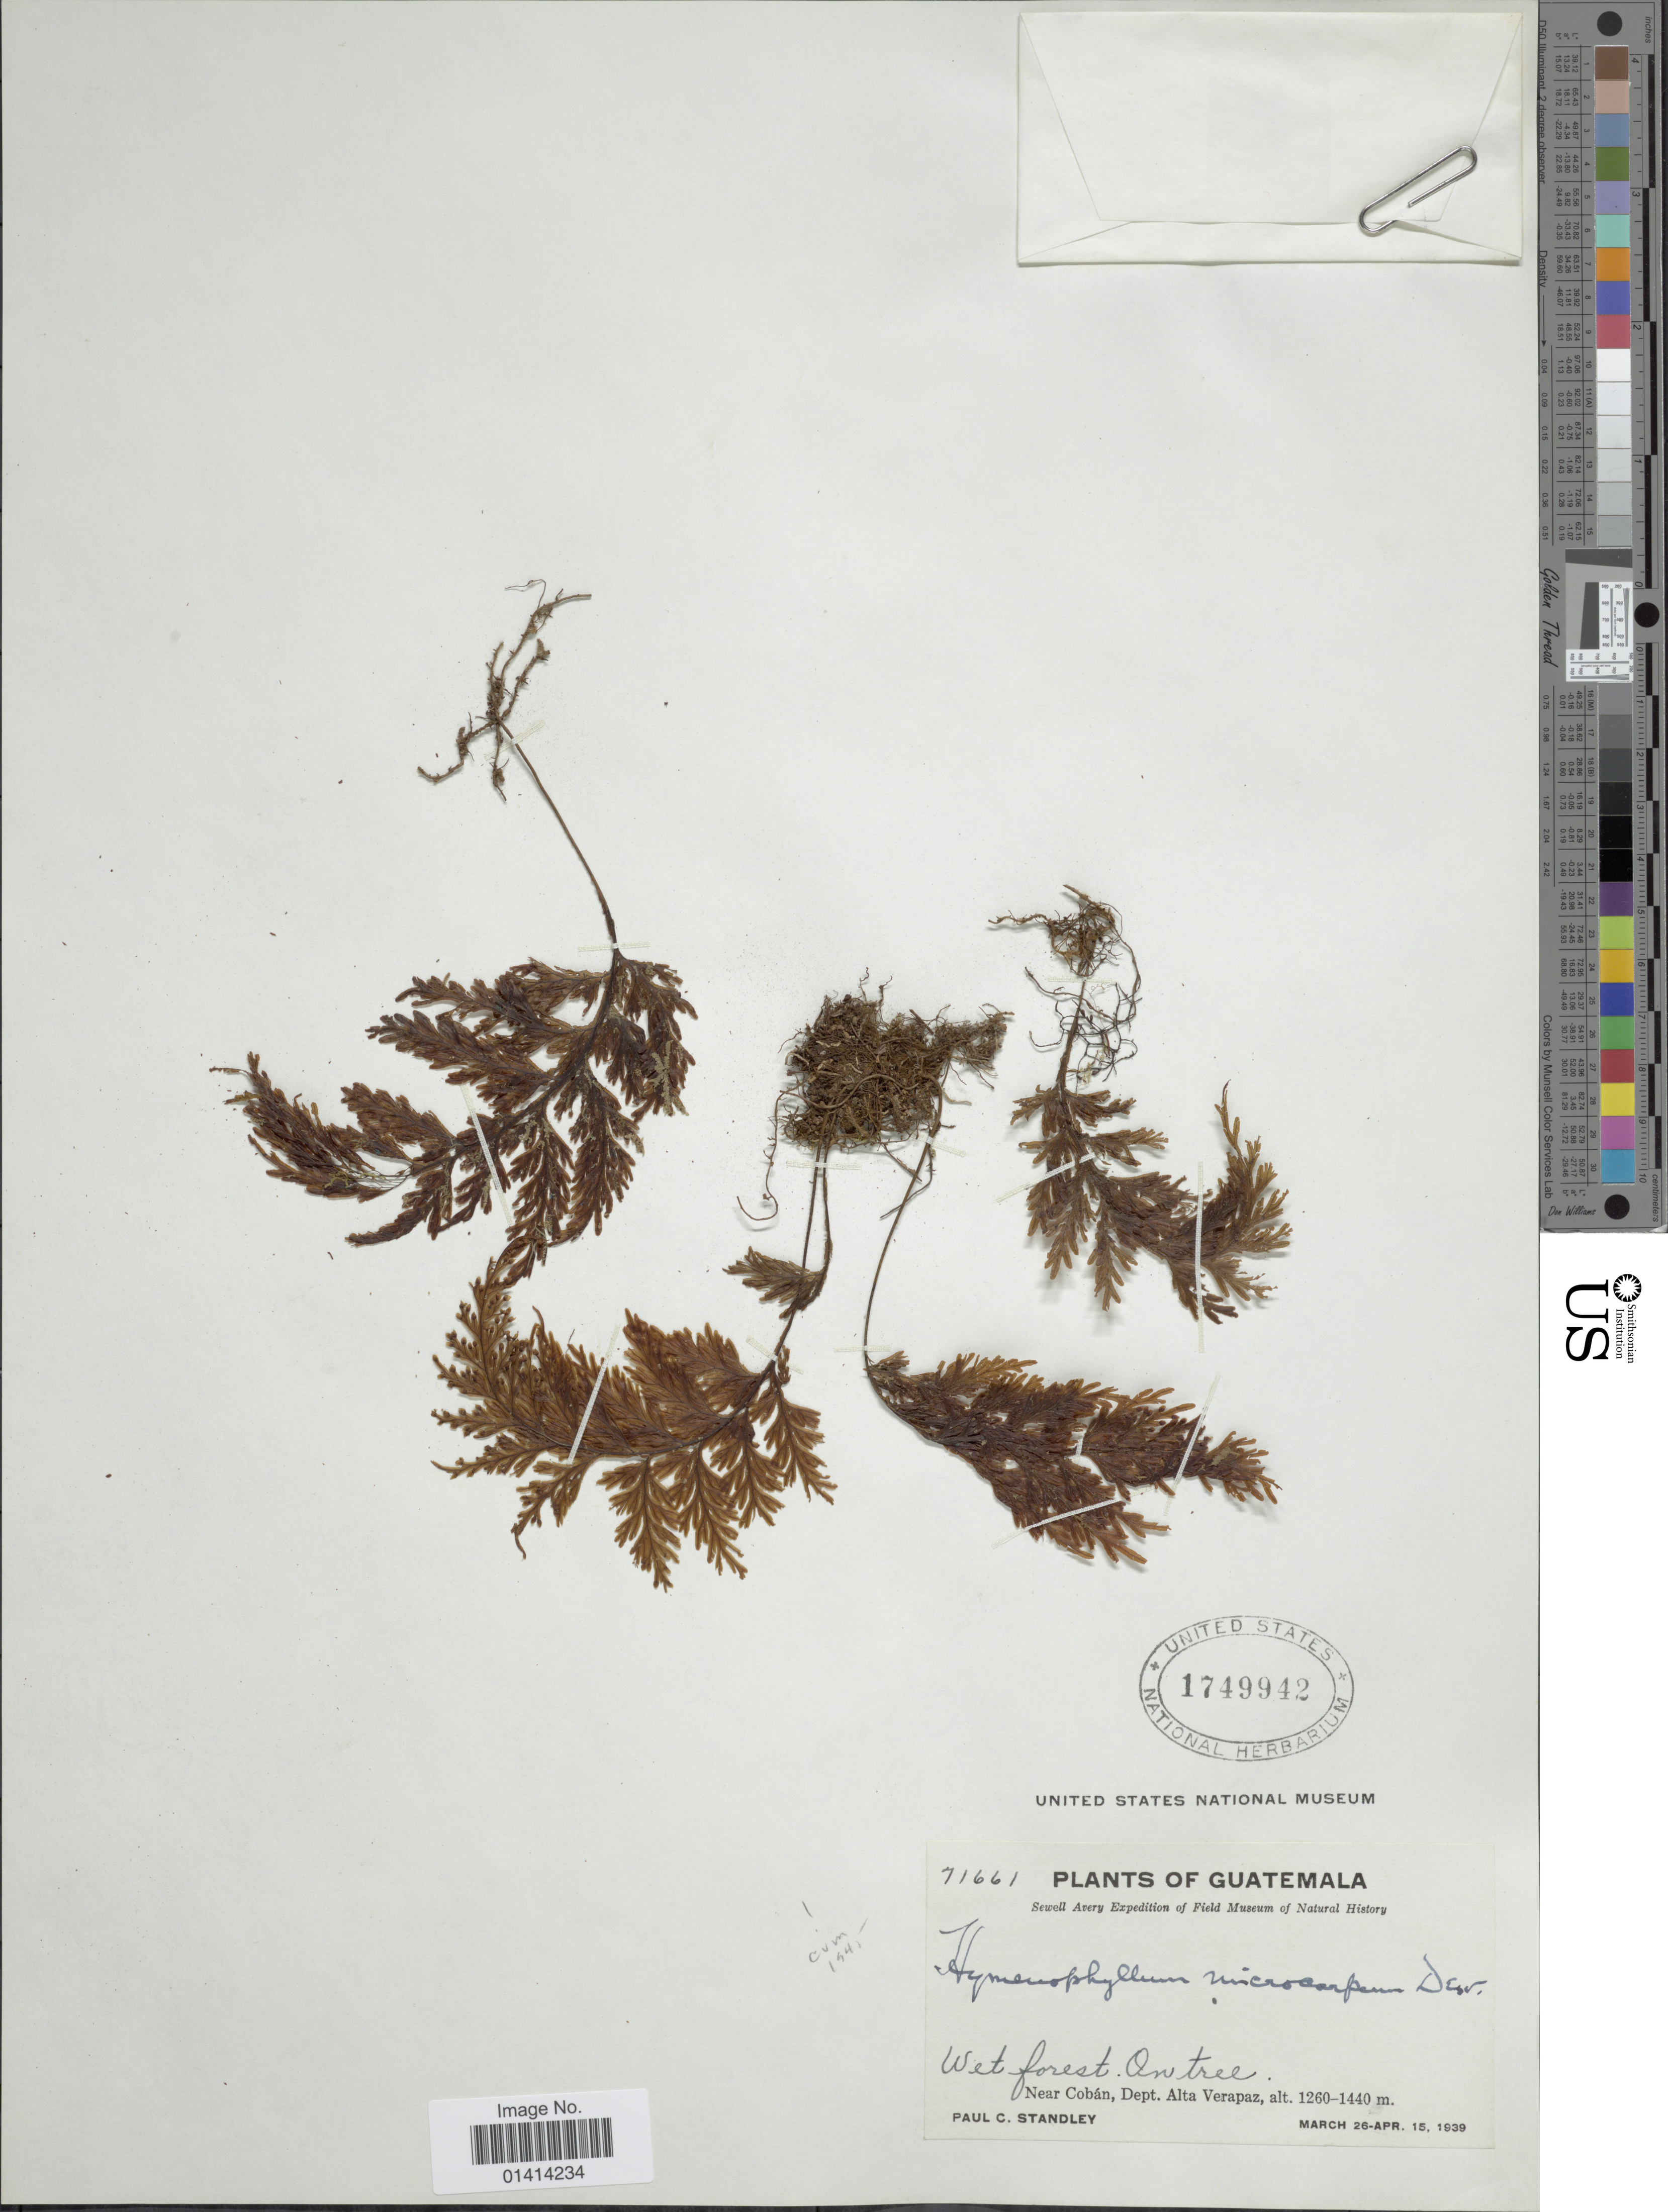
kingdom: Plantae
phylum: Tracheophyta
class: Polypodiopsida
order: Hymenophyllales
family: Hymenophyllaceae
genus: Hymenophyllum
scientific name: Hymenophyllum microcarpum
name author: (Desv.) Lellinger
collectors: P. C. Standley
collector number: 71661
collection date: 1939-03-26/1939-04-15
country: Guatemala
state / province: Alta Verapaz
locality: Near Cobán, Dept Alta Verapaz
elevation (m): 1260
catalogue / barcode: US 1749942